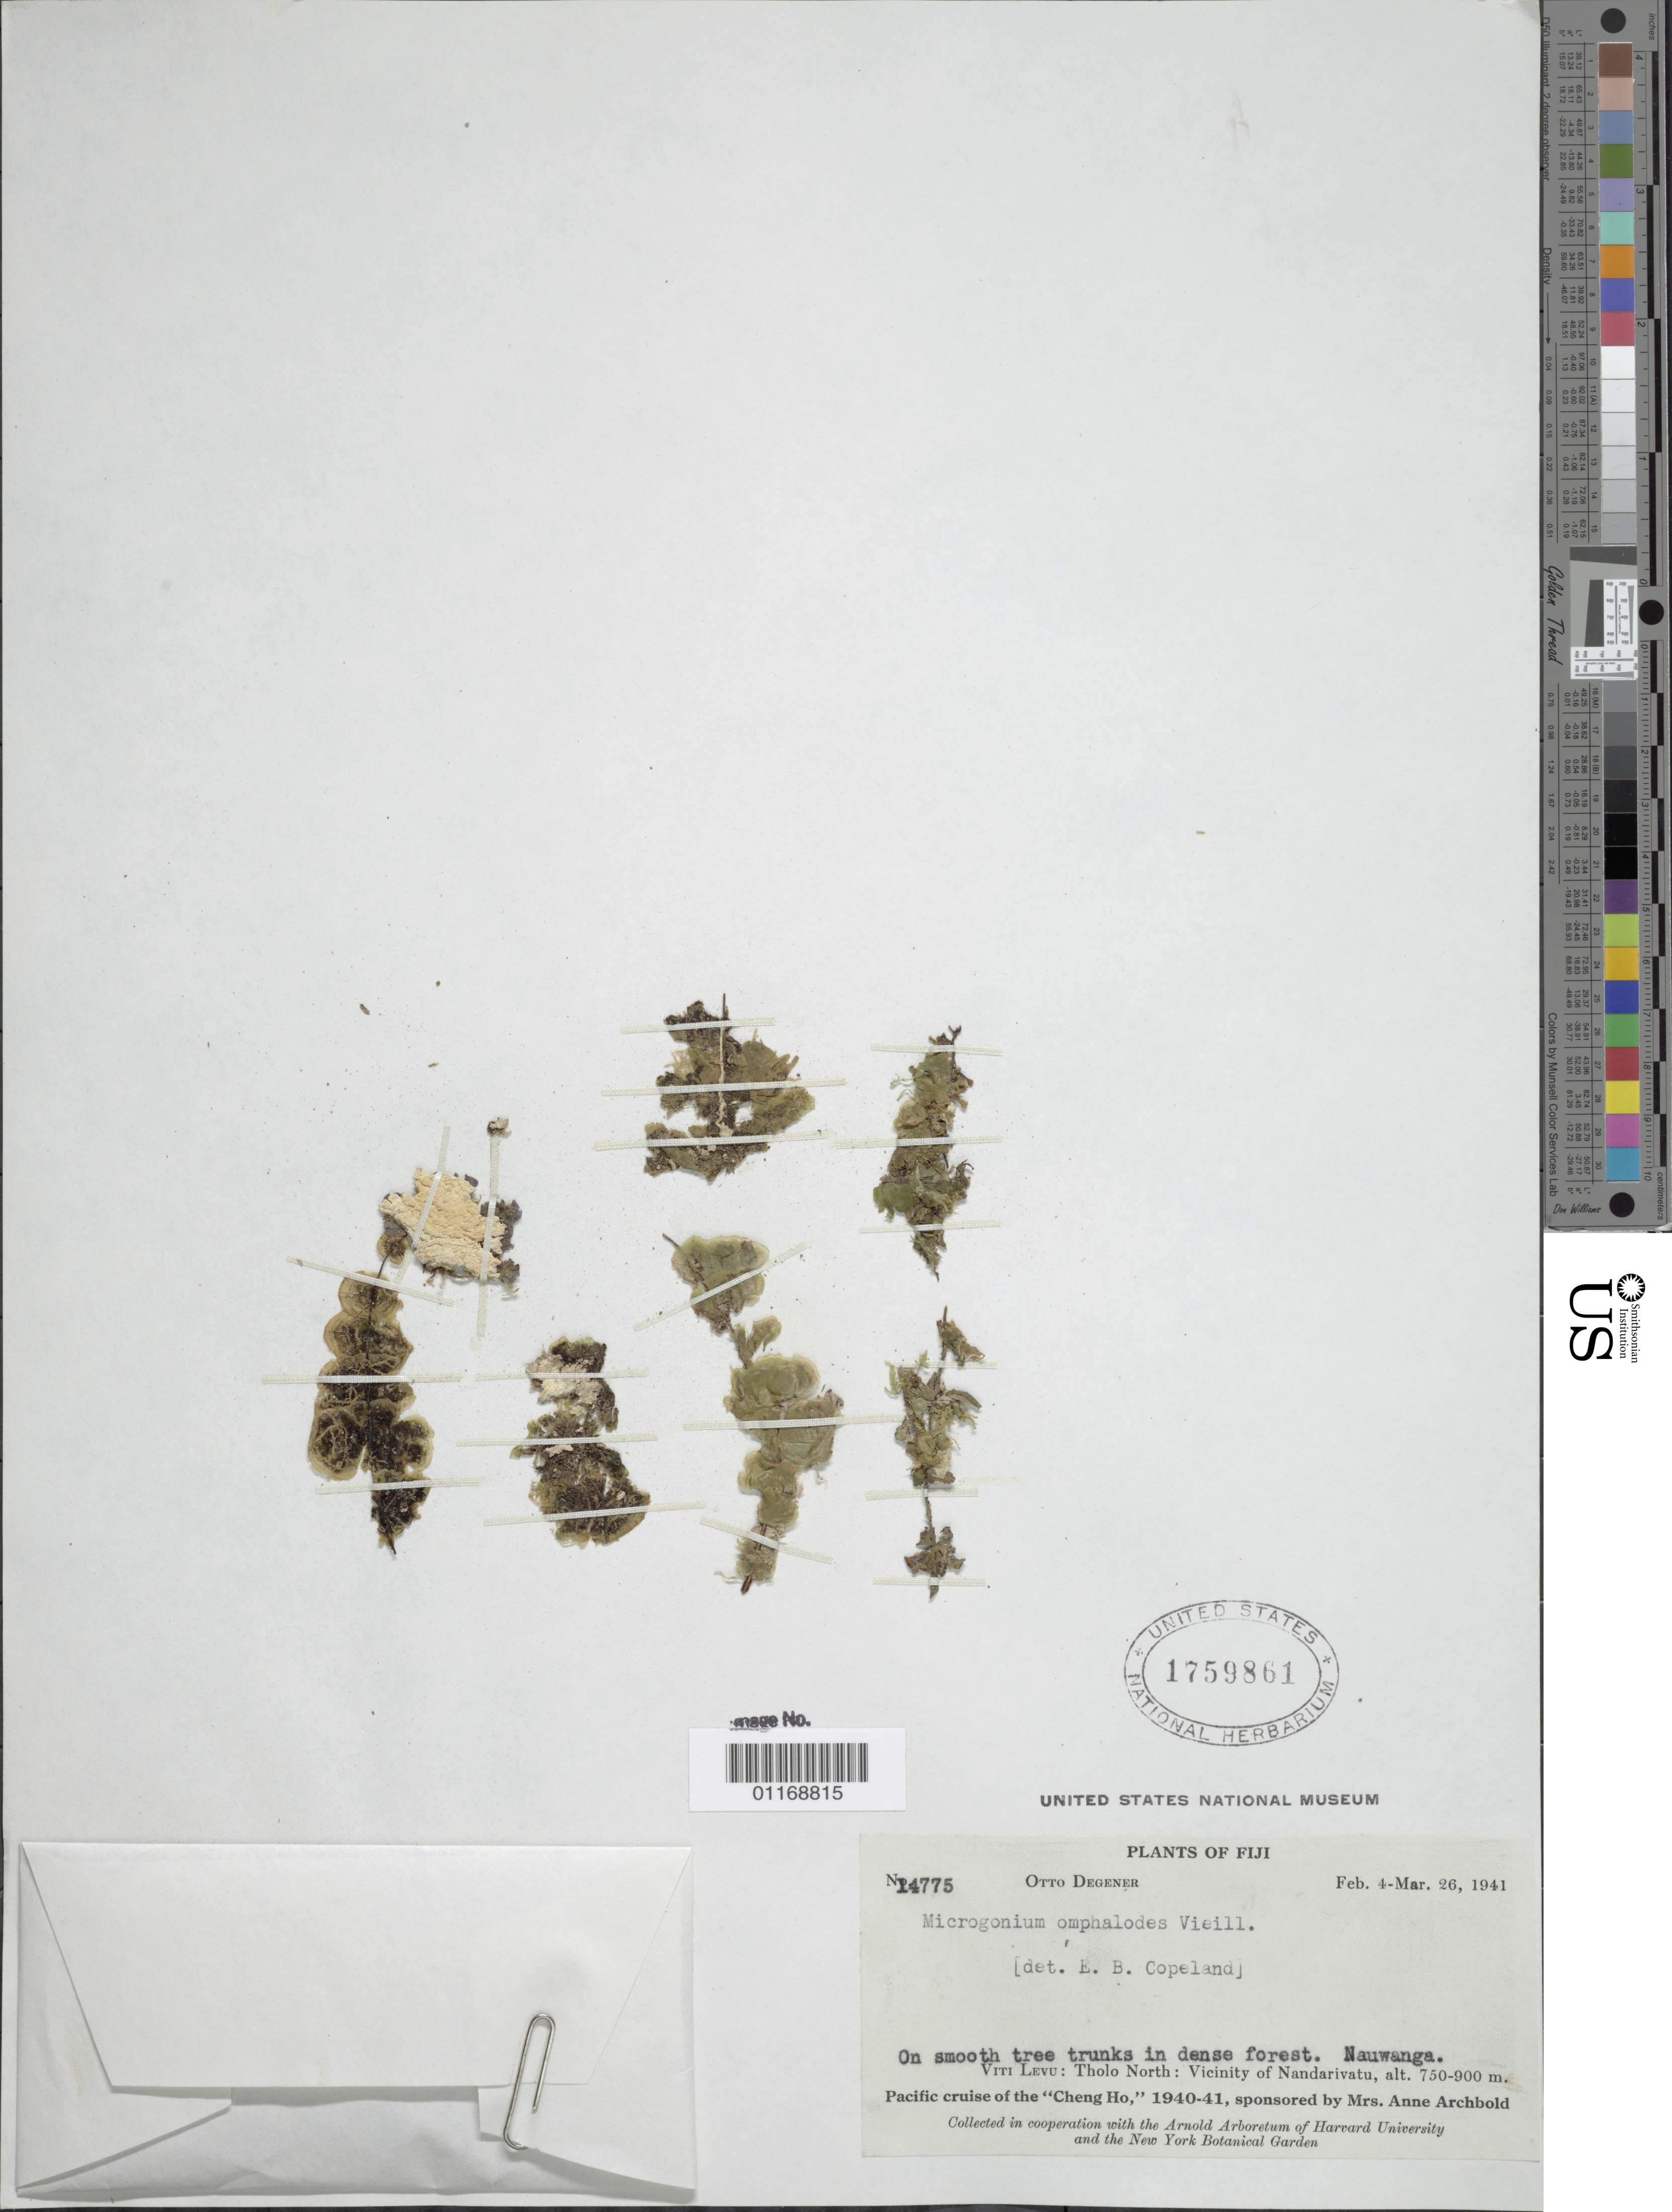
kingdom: Plantae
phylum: Tracheophyta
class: Polypodiopsida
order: Hymenophyllales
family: Hymenophyllaceae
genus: Didymoglossum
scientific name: Didymoglossum tahitense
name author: (Nadeaud) Ebihara & K. Iwats.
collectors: O. Degener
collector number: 14775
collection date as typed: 04 Feb 1941 to 26 Mar 1941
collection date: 1941-02-04/1941-03-26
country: Fiji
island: Viti Levu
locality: Tholo North, vicinity of Nandarivatu.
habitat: Dense forest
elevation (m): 750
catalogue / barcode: US 1759861